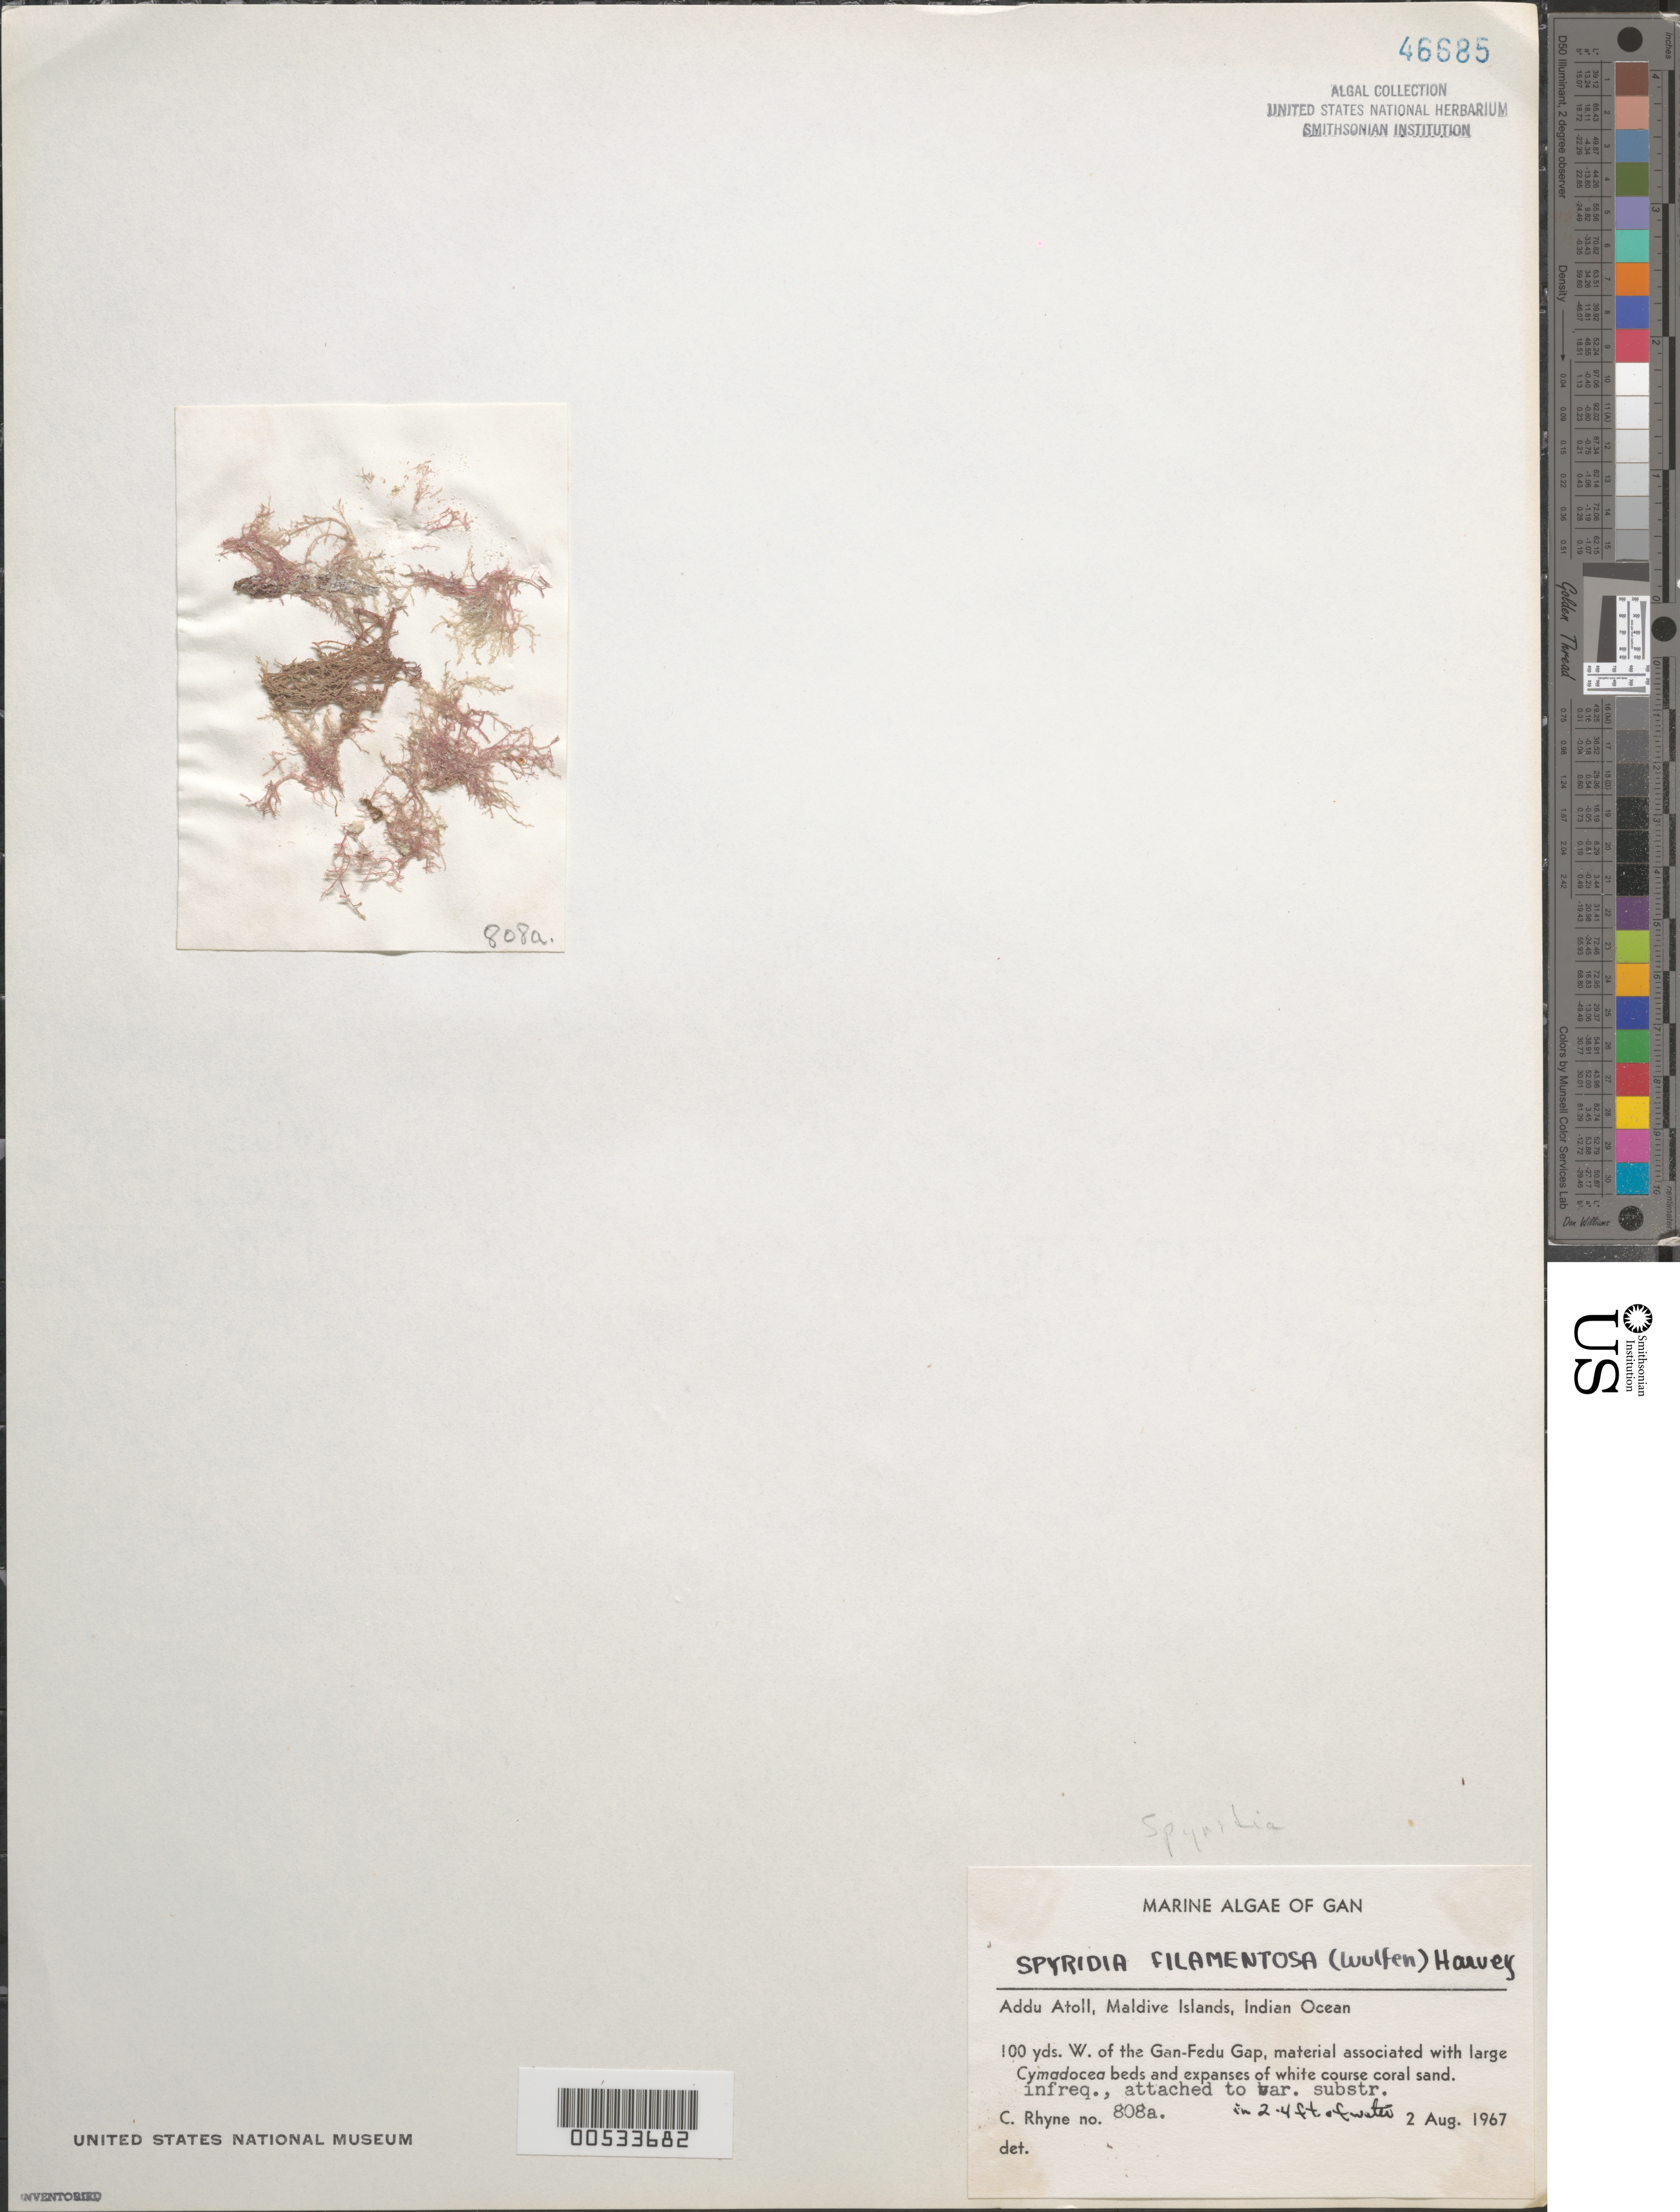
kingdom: Plantae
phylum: Rhodophyta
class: Florideophyceae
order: Ceramiales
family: Spyridiaceae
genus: Spyridia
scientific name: Spyridia filamentosa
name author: (Wulfen) Harv.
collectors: C. Rhyne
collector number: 808a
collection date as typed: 02 Aug 1967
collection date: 1967-08-02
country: Maldive Islands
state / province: Seenu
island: Gan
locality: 100 yards west of Gan-Fedu Gap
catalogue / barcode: US 46685